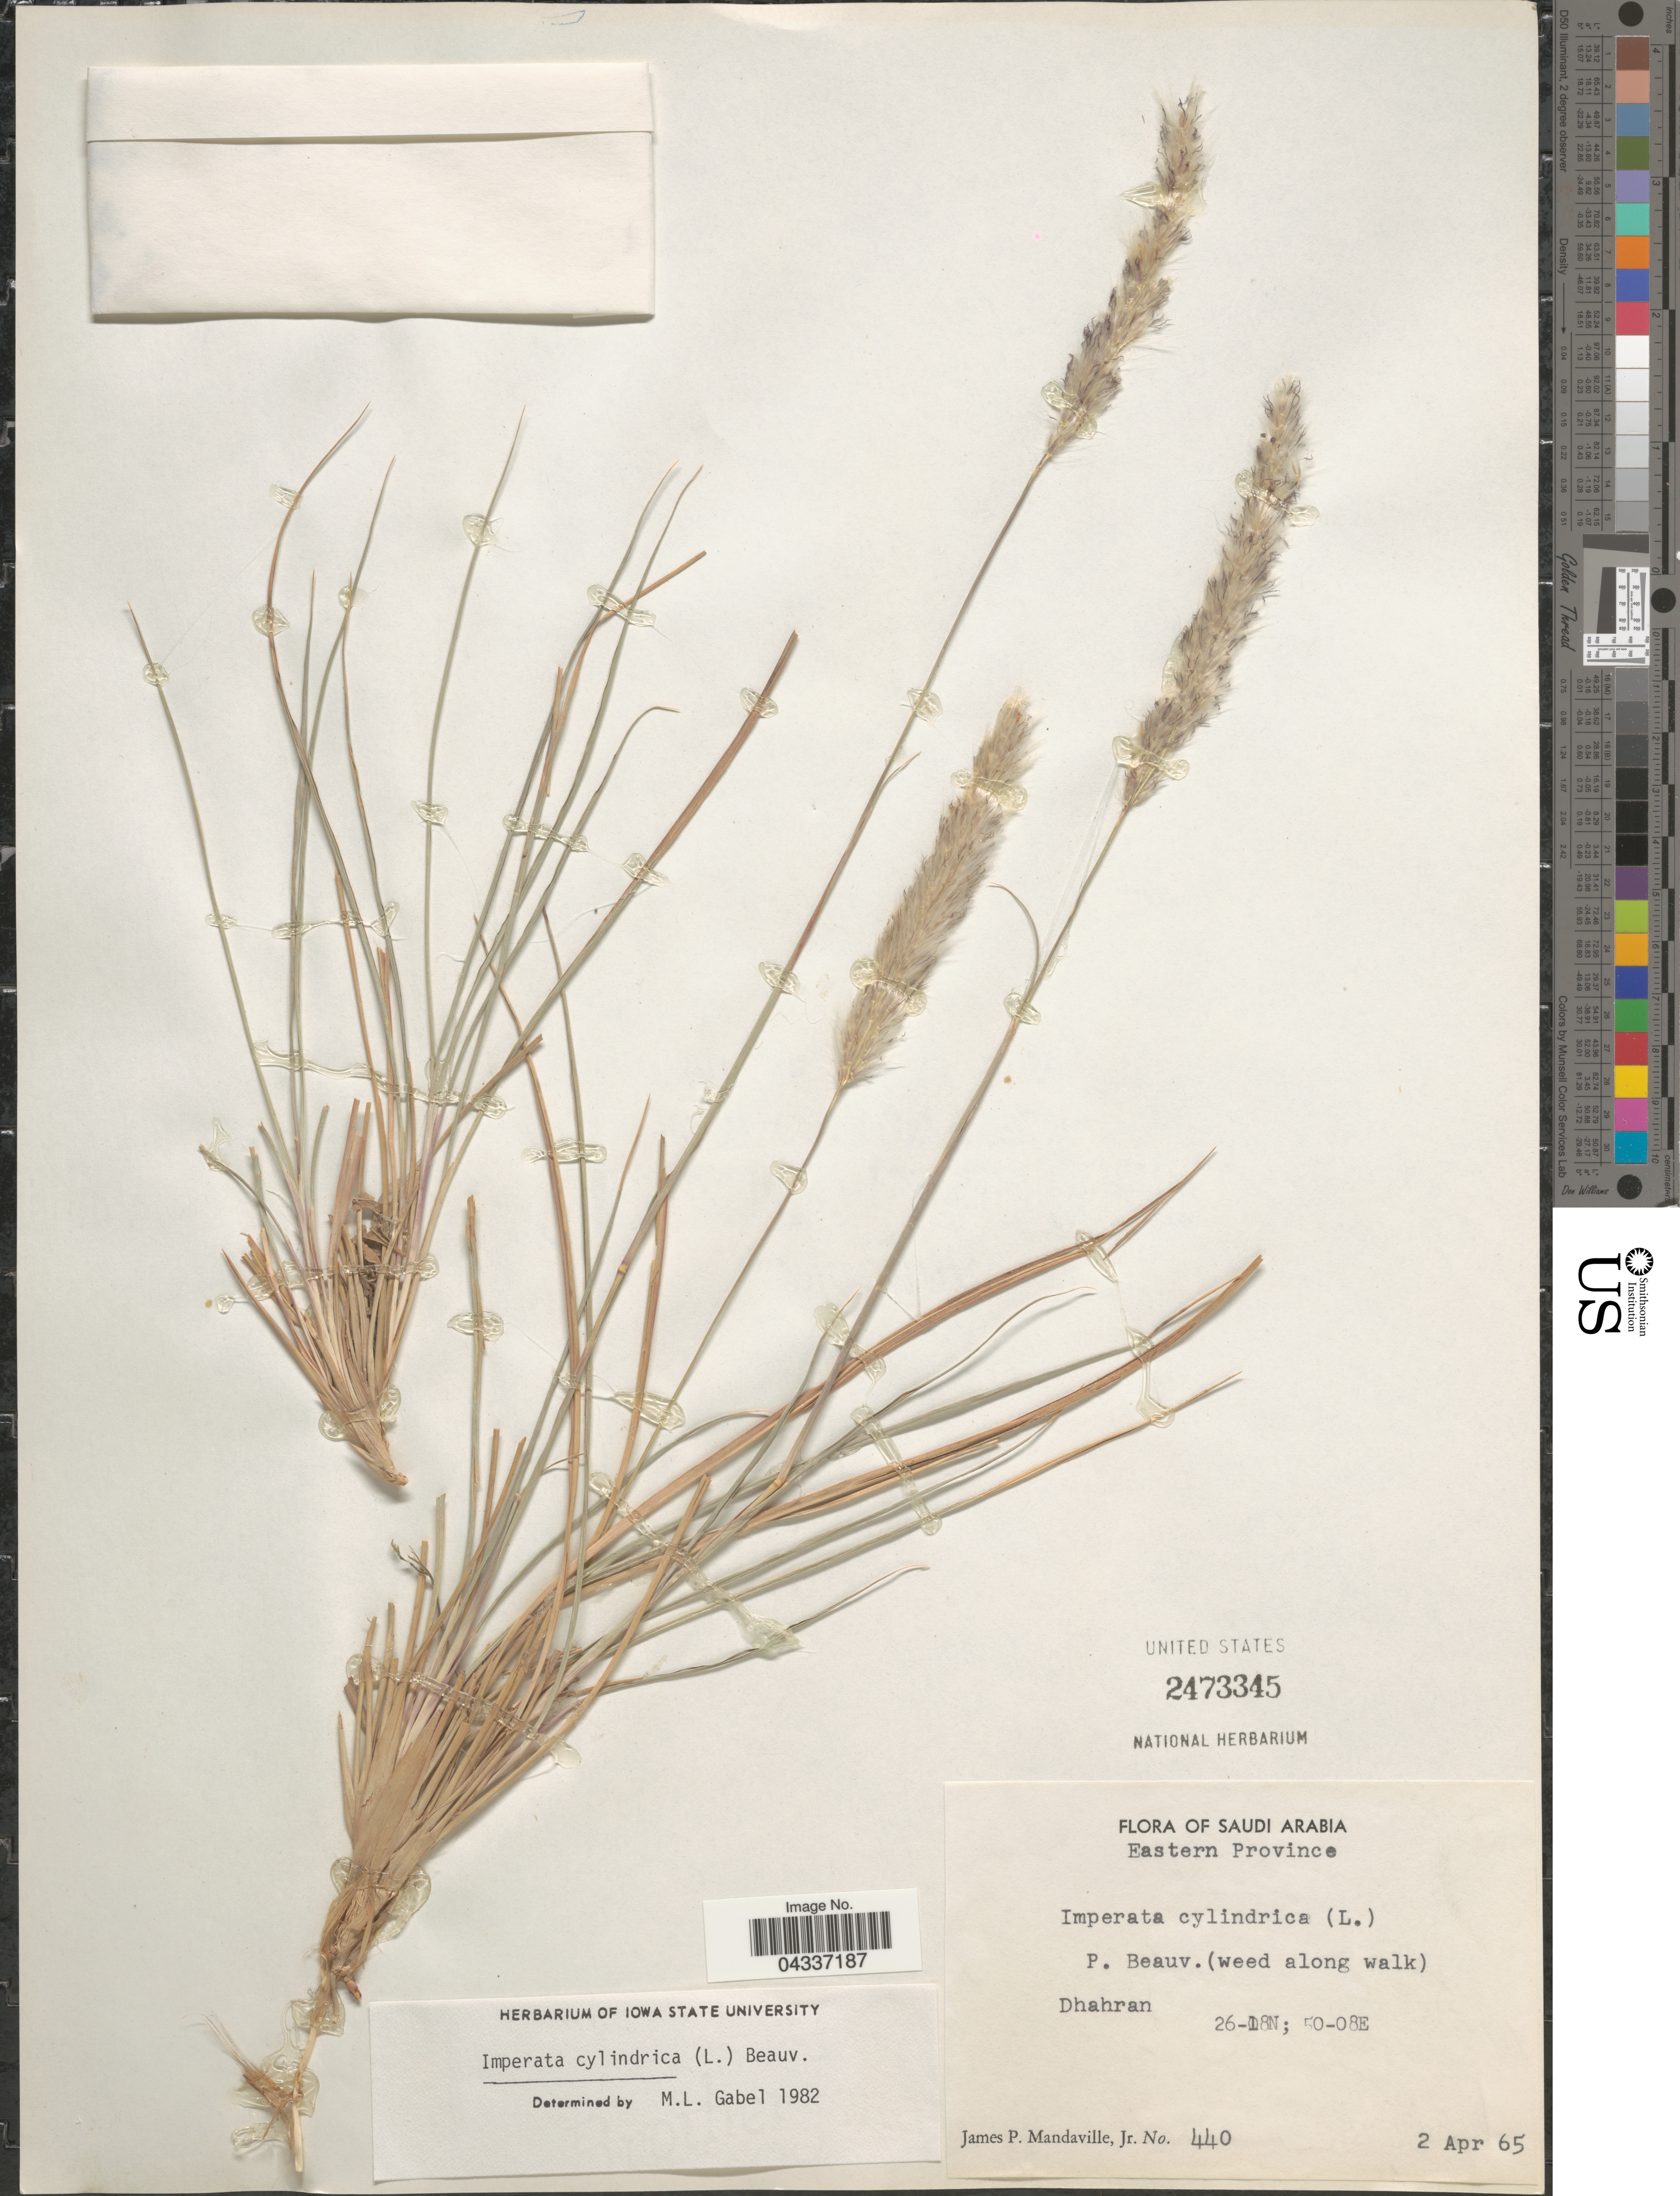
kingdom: Plantae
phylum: Tracheophyta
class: Liliopsida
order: Poales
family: Poaceae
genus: Imperata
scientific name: Imperata cylindrica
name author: (L.) P. Beauv.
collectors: J. Mandaville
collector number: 440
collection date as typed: Transcribed d/m/y: 2/4/65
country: Saudi Arabia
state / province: Ash Sharqiyah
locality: Eastern Province. Dhahran.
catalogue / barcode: US 2473345